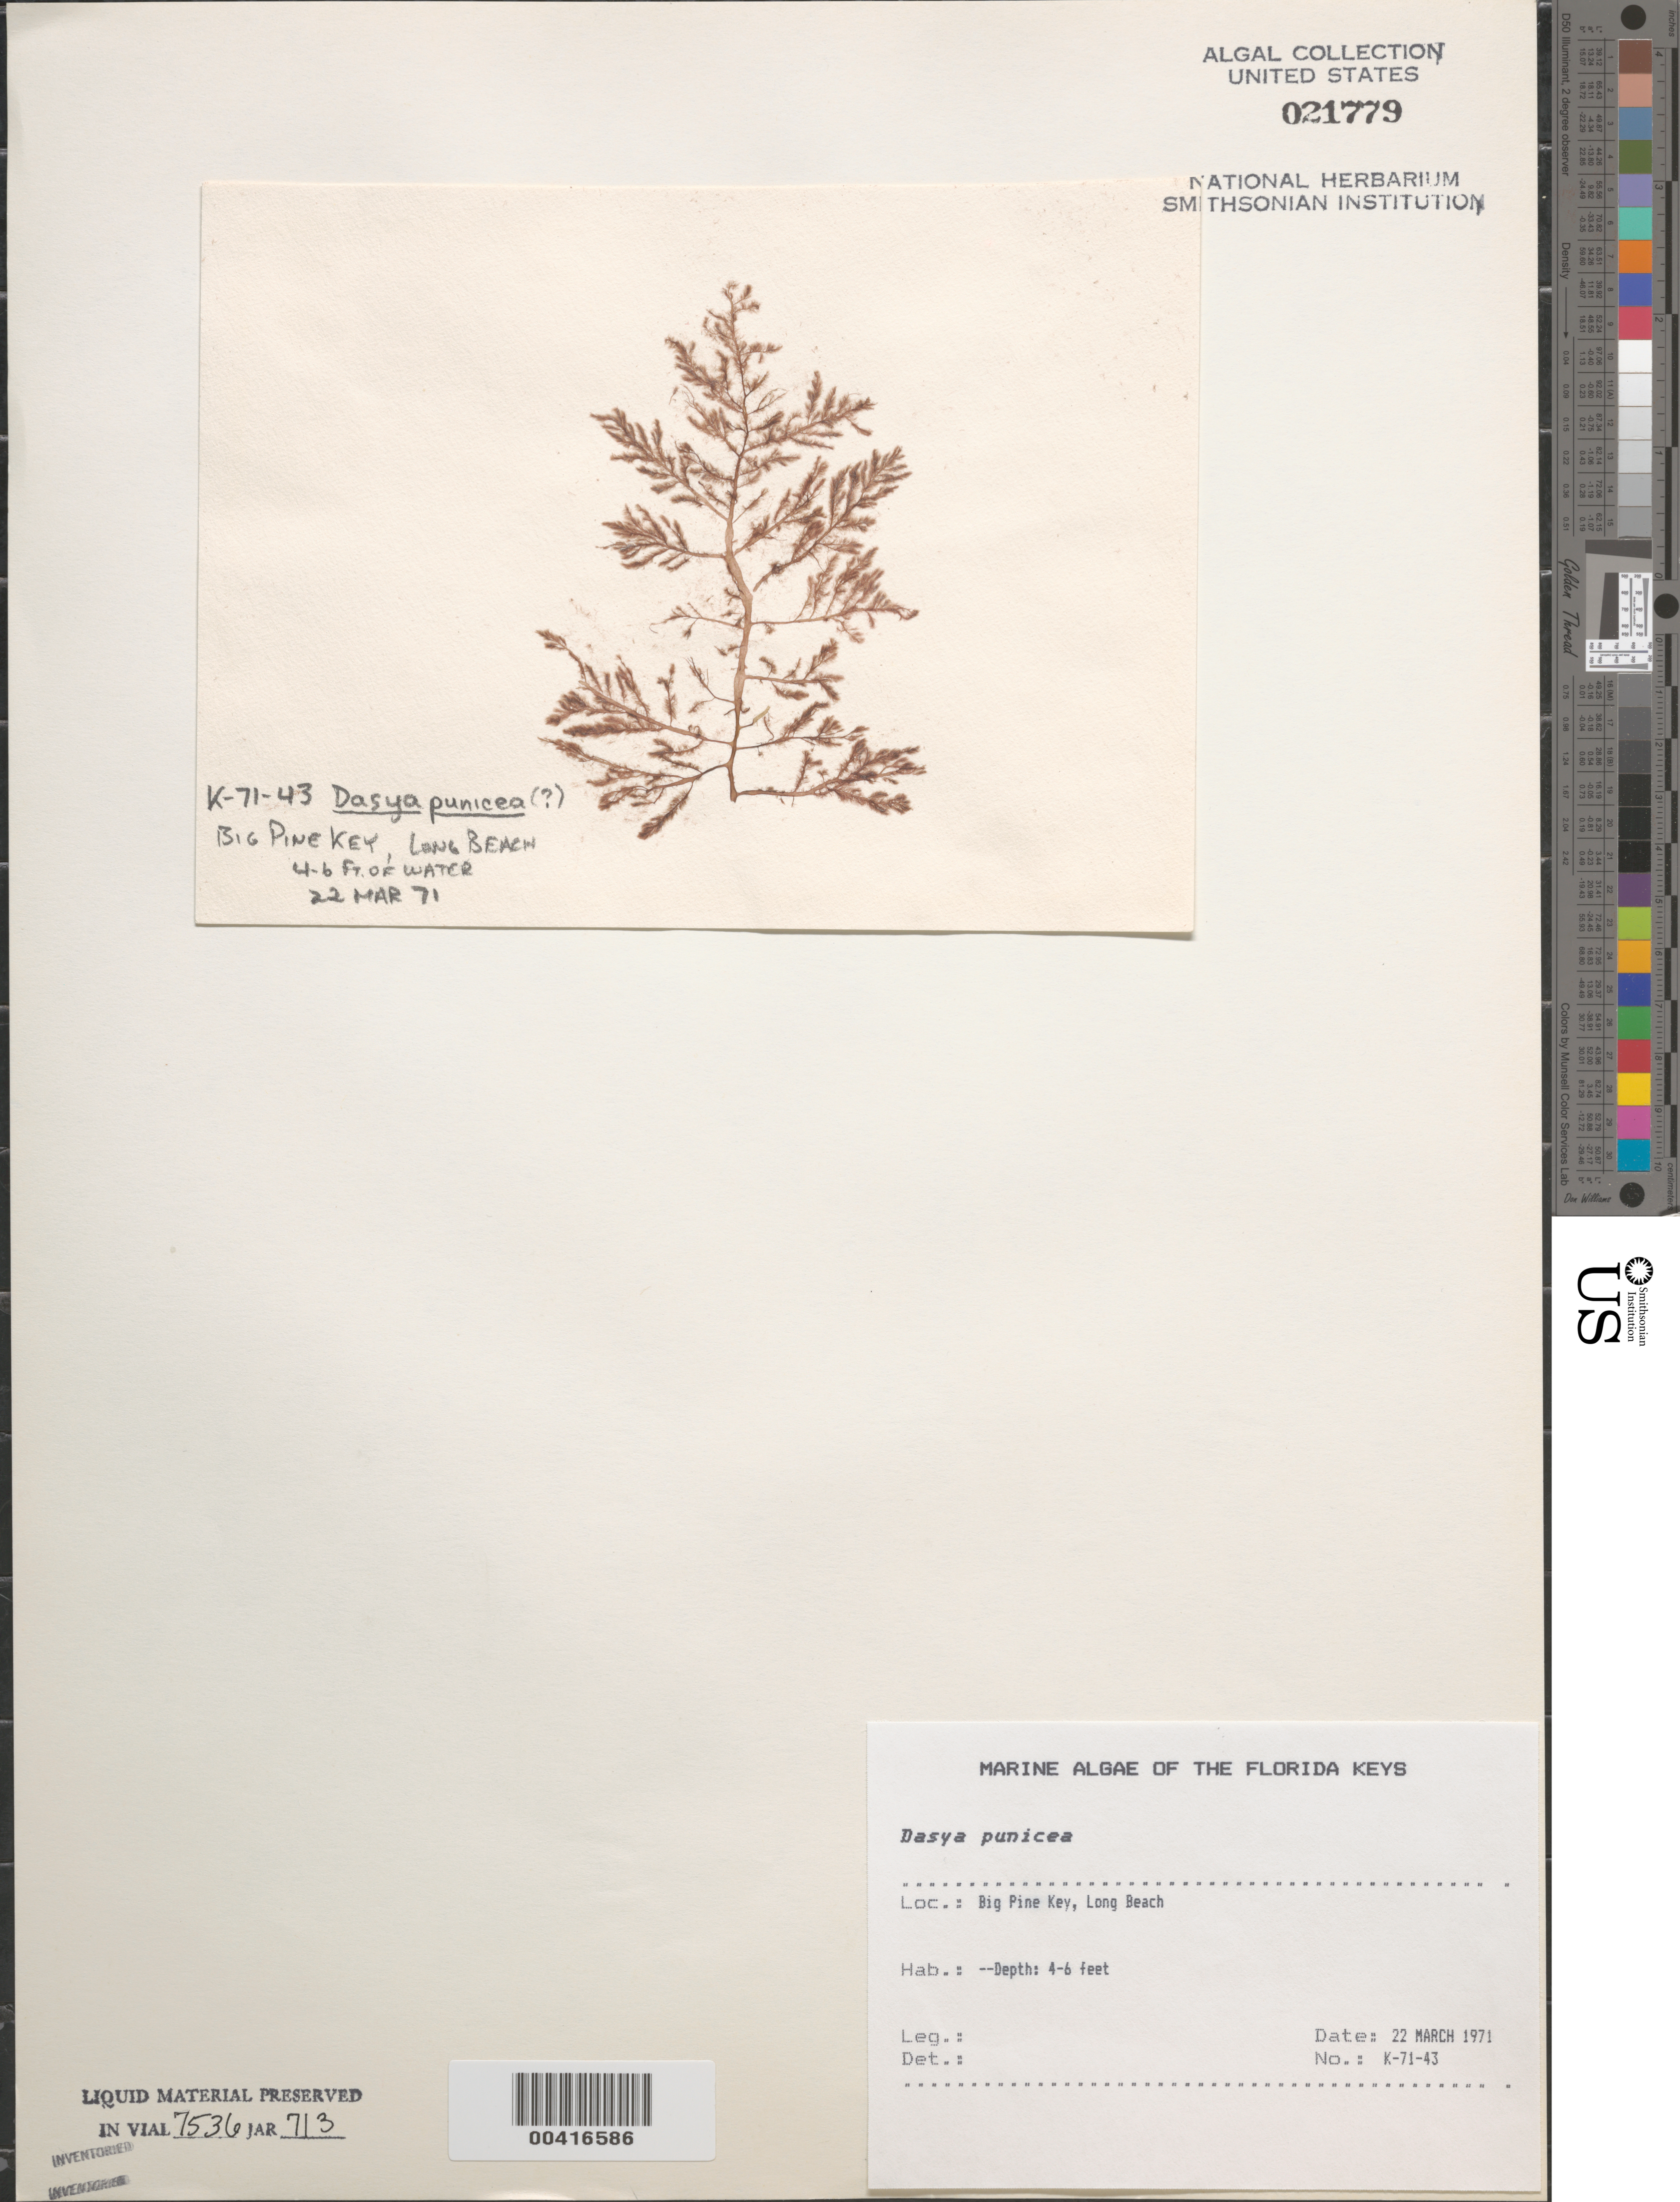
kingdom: Plantae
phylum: Rhodophyta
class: Florideophyceae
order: Ceramiales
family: Dasyaceae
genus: Dasya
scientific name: Dasya punicea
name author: (Zanardini) Menegh.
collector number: K-71-43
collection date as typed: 22 Mar 1971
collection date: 1971-03-22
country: United States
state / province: Florida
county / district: Monroe County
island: Big Pine Key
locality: Long Beach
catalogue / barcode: US 21779